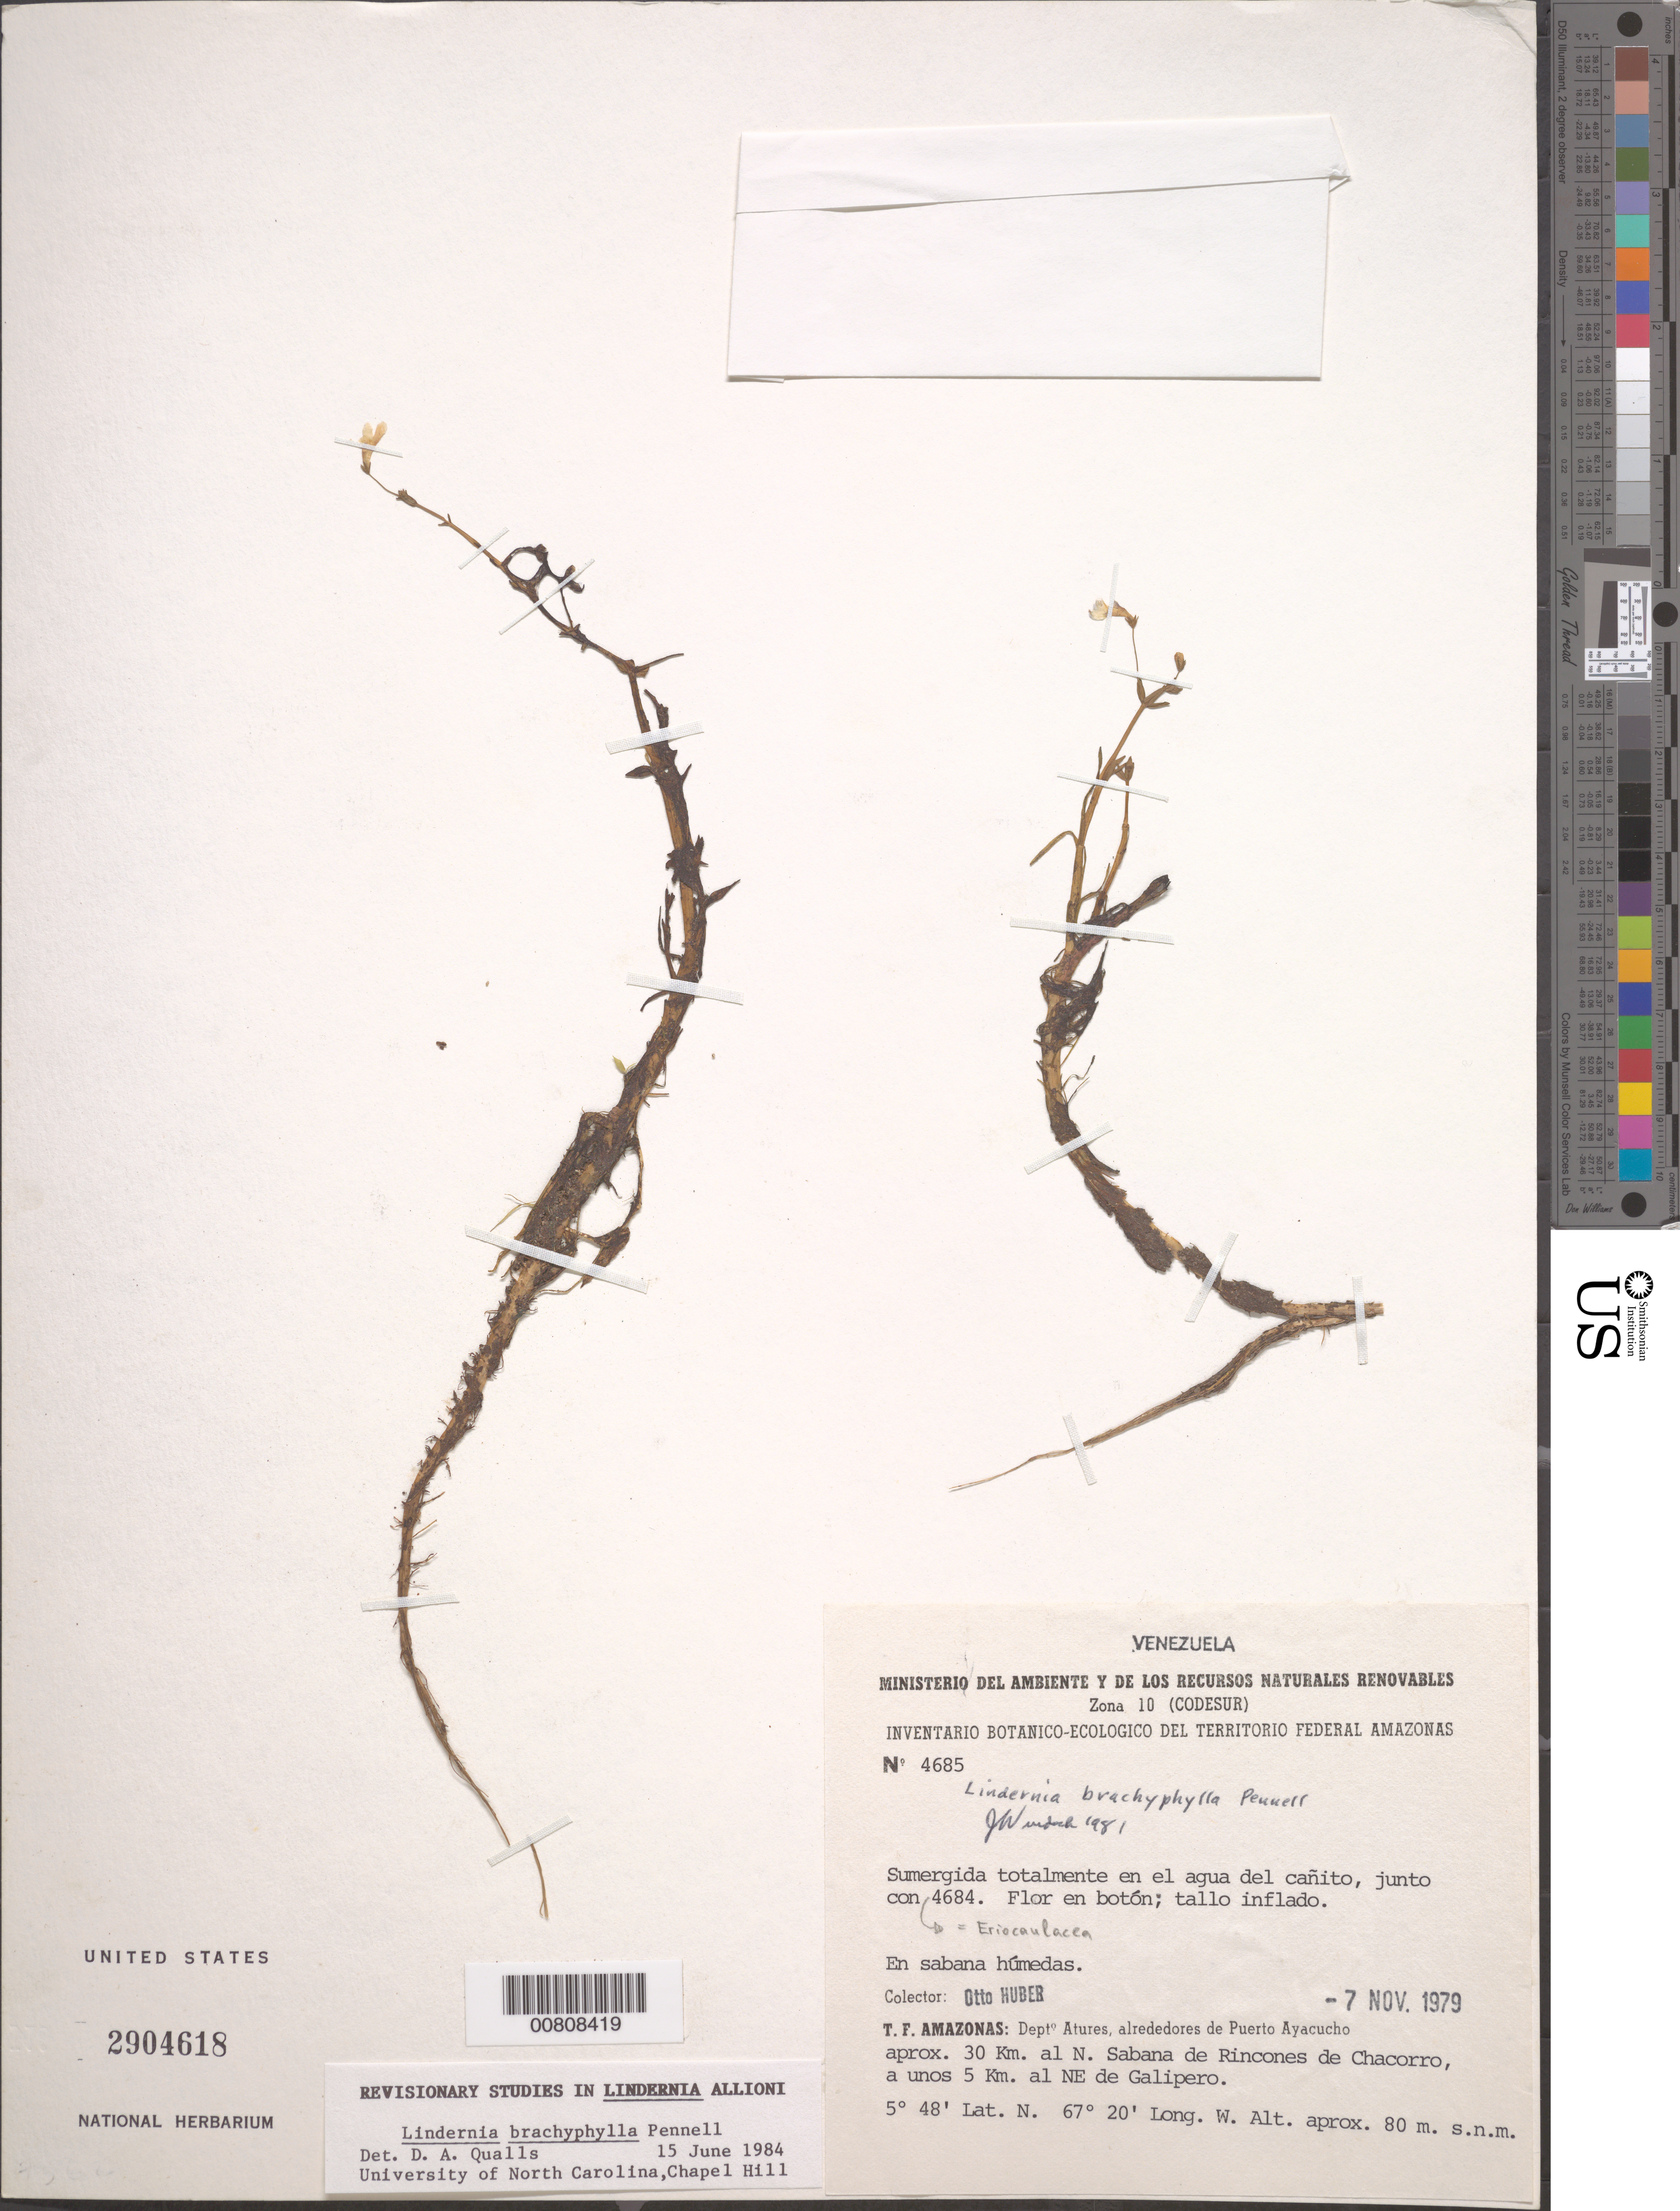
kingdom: Plantae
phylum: Tracheophyta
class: Magnoliopsida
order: Lamiales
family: Linderniaceae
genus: Lindernia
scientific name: Lindernia brachyphylla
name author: Pennell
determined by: Wurdack, John J., (US), US (UNITED STATES)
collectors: O. Huber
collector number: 4685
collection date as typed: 7-Nov-79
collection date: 1979-11-07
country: Venezuela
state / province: Amazonas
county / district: Atures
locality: Puerto Ayacucho, aprox. 30 km N; Sabanas de Rincones de Chacorro, a unos 5 km al NE de Galipero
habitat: Sabana húmedas.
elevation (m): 80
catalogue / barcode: US 2904618